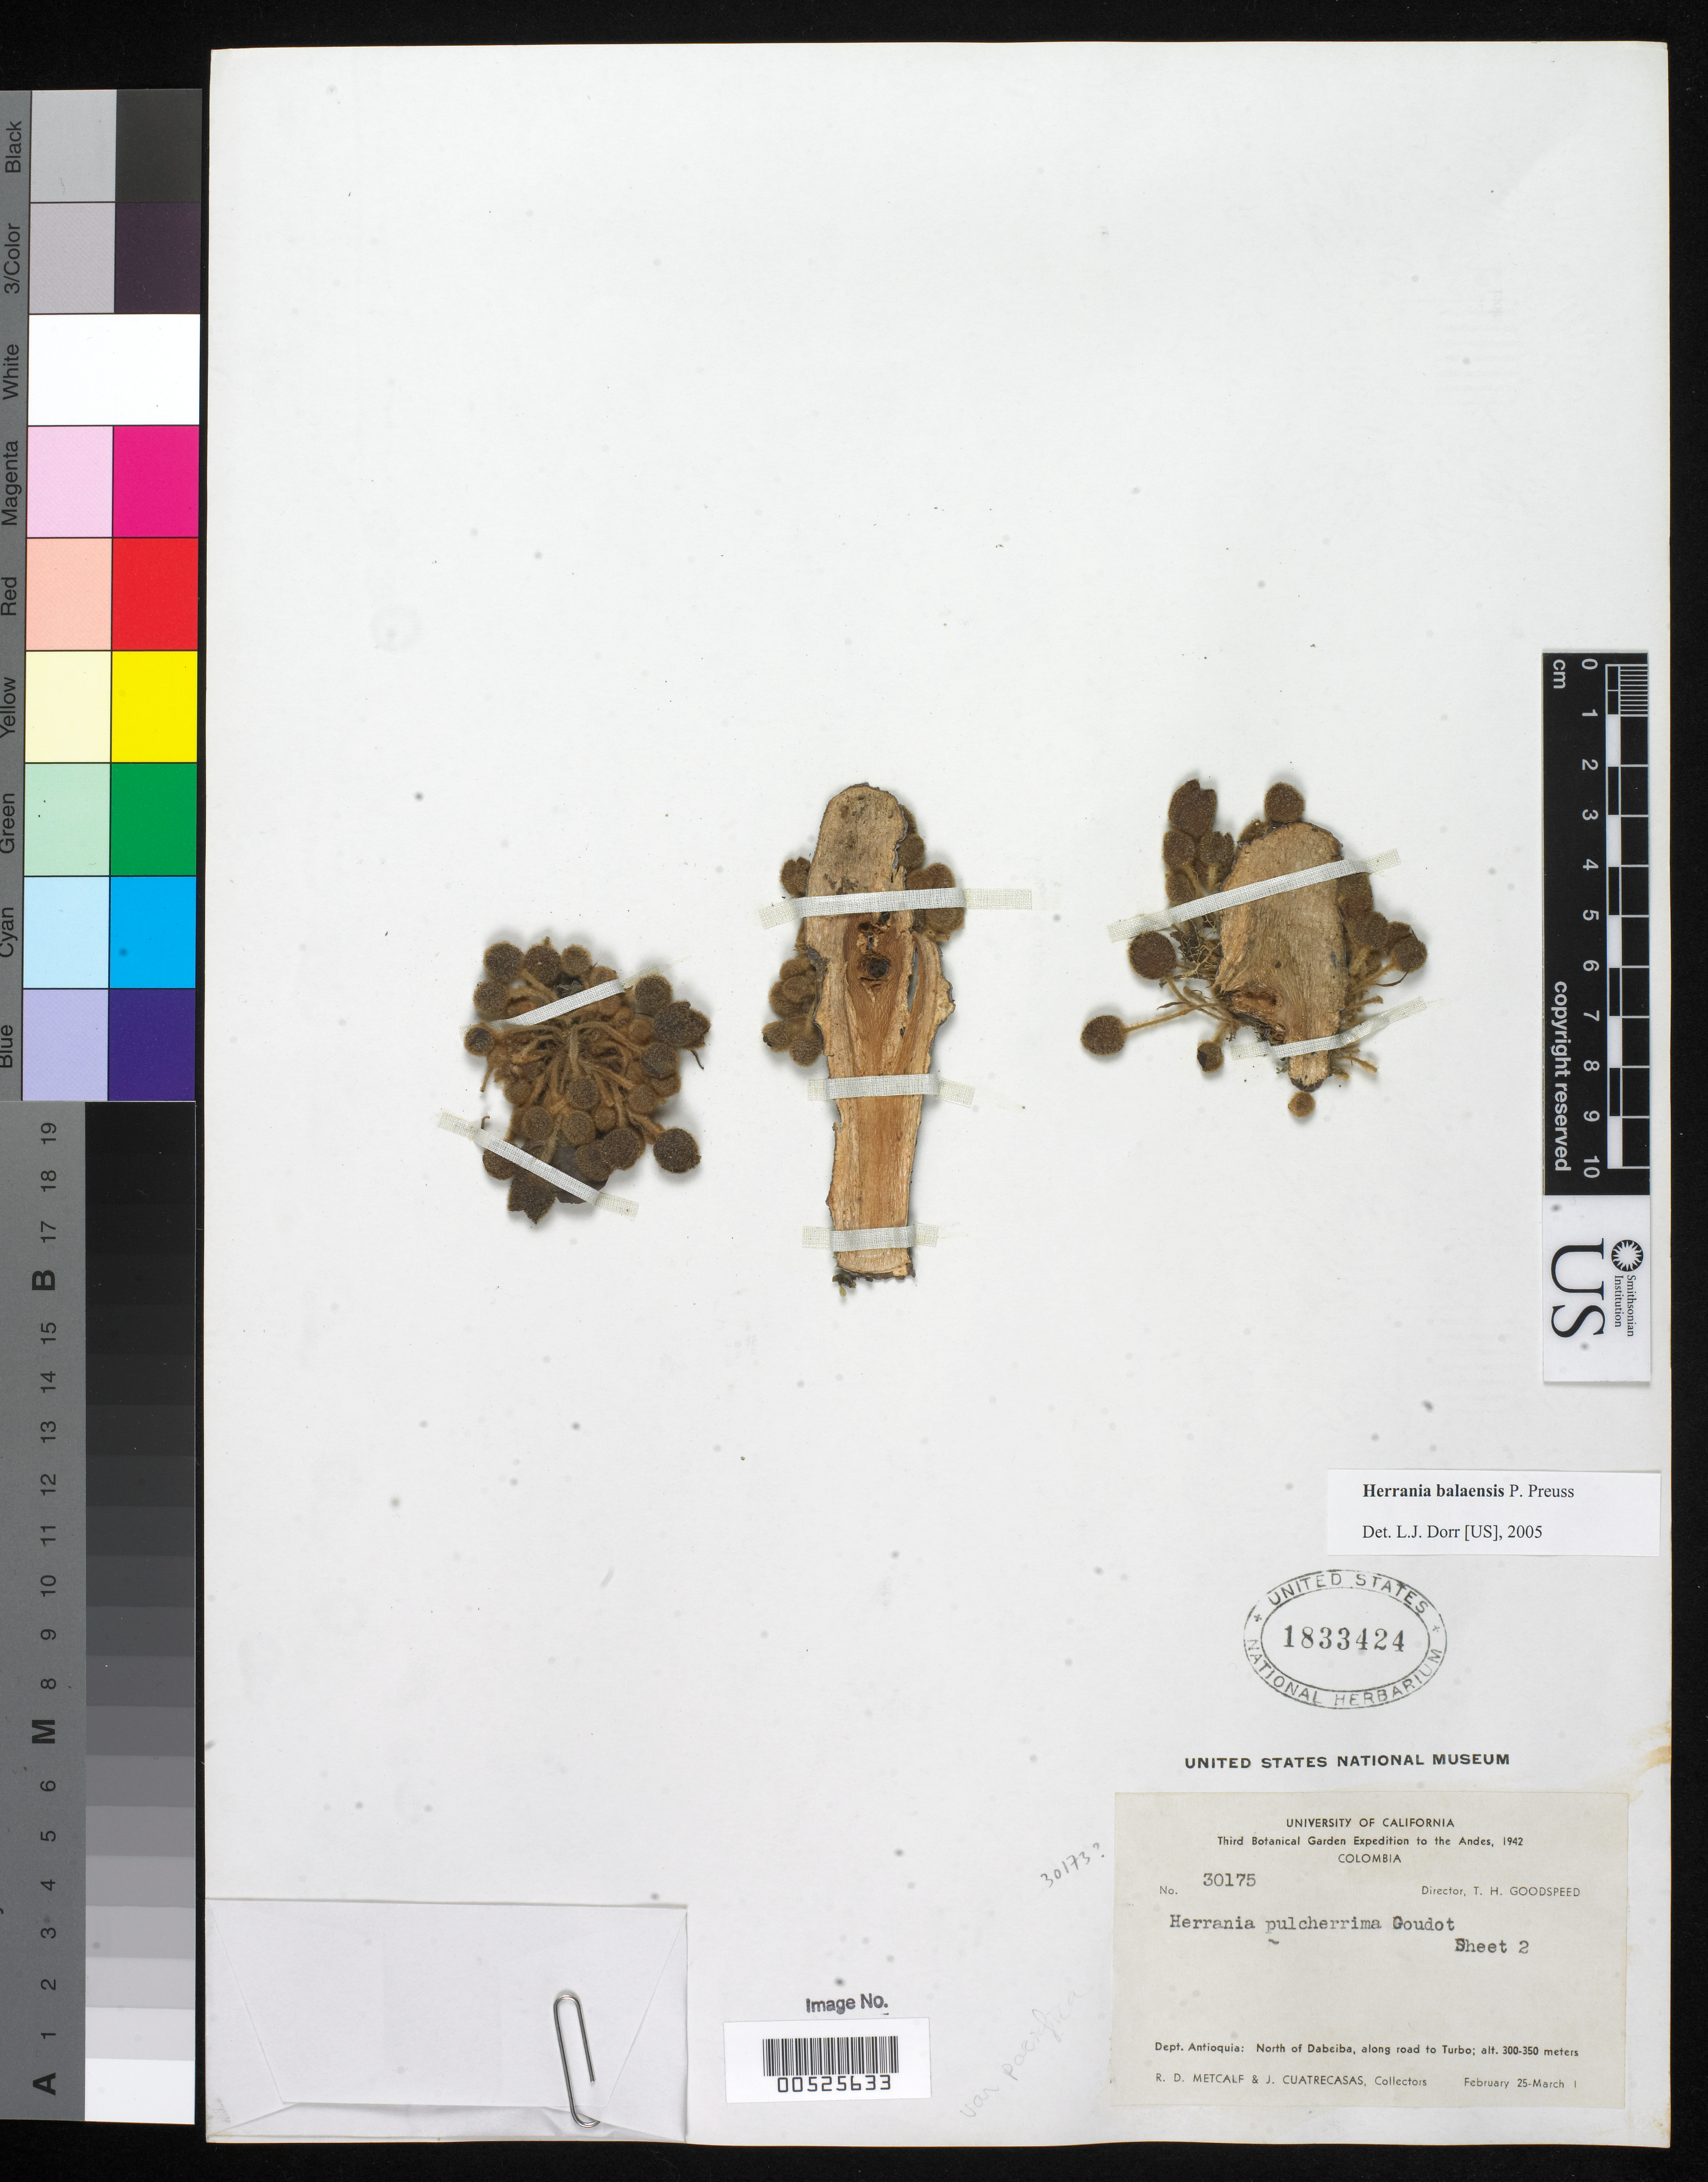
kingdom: Plantae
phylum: Tracheophyta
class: Magnoliopsida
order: Malvales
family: Malvaceae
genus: Herrania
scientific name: Herrania pulcherrima var. pacifica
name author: R.E. Schult.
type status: Isosyntype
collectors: R. D. Metcalf & J. Cuatrecasas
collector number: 30173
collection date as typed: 25 Feb 1942 to 01 Mar 1942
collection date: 1942-02-25/1942-03-01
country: Colombia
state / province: Antioquia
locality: Dept. Antioquia: North of Dabeiba, along road to Turbo.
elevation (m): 300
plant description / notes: Specimen is labeled "Sheet 2" of Metcalf & Cuatrecasas "30175", apparently an error for 30173.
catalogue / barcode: US 1833424